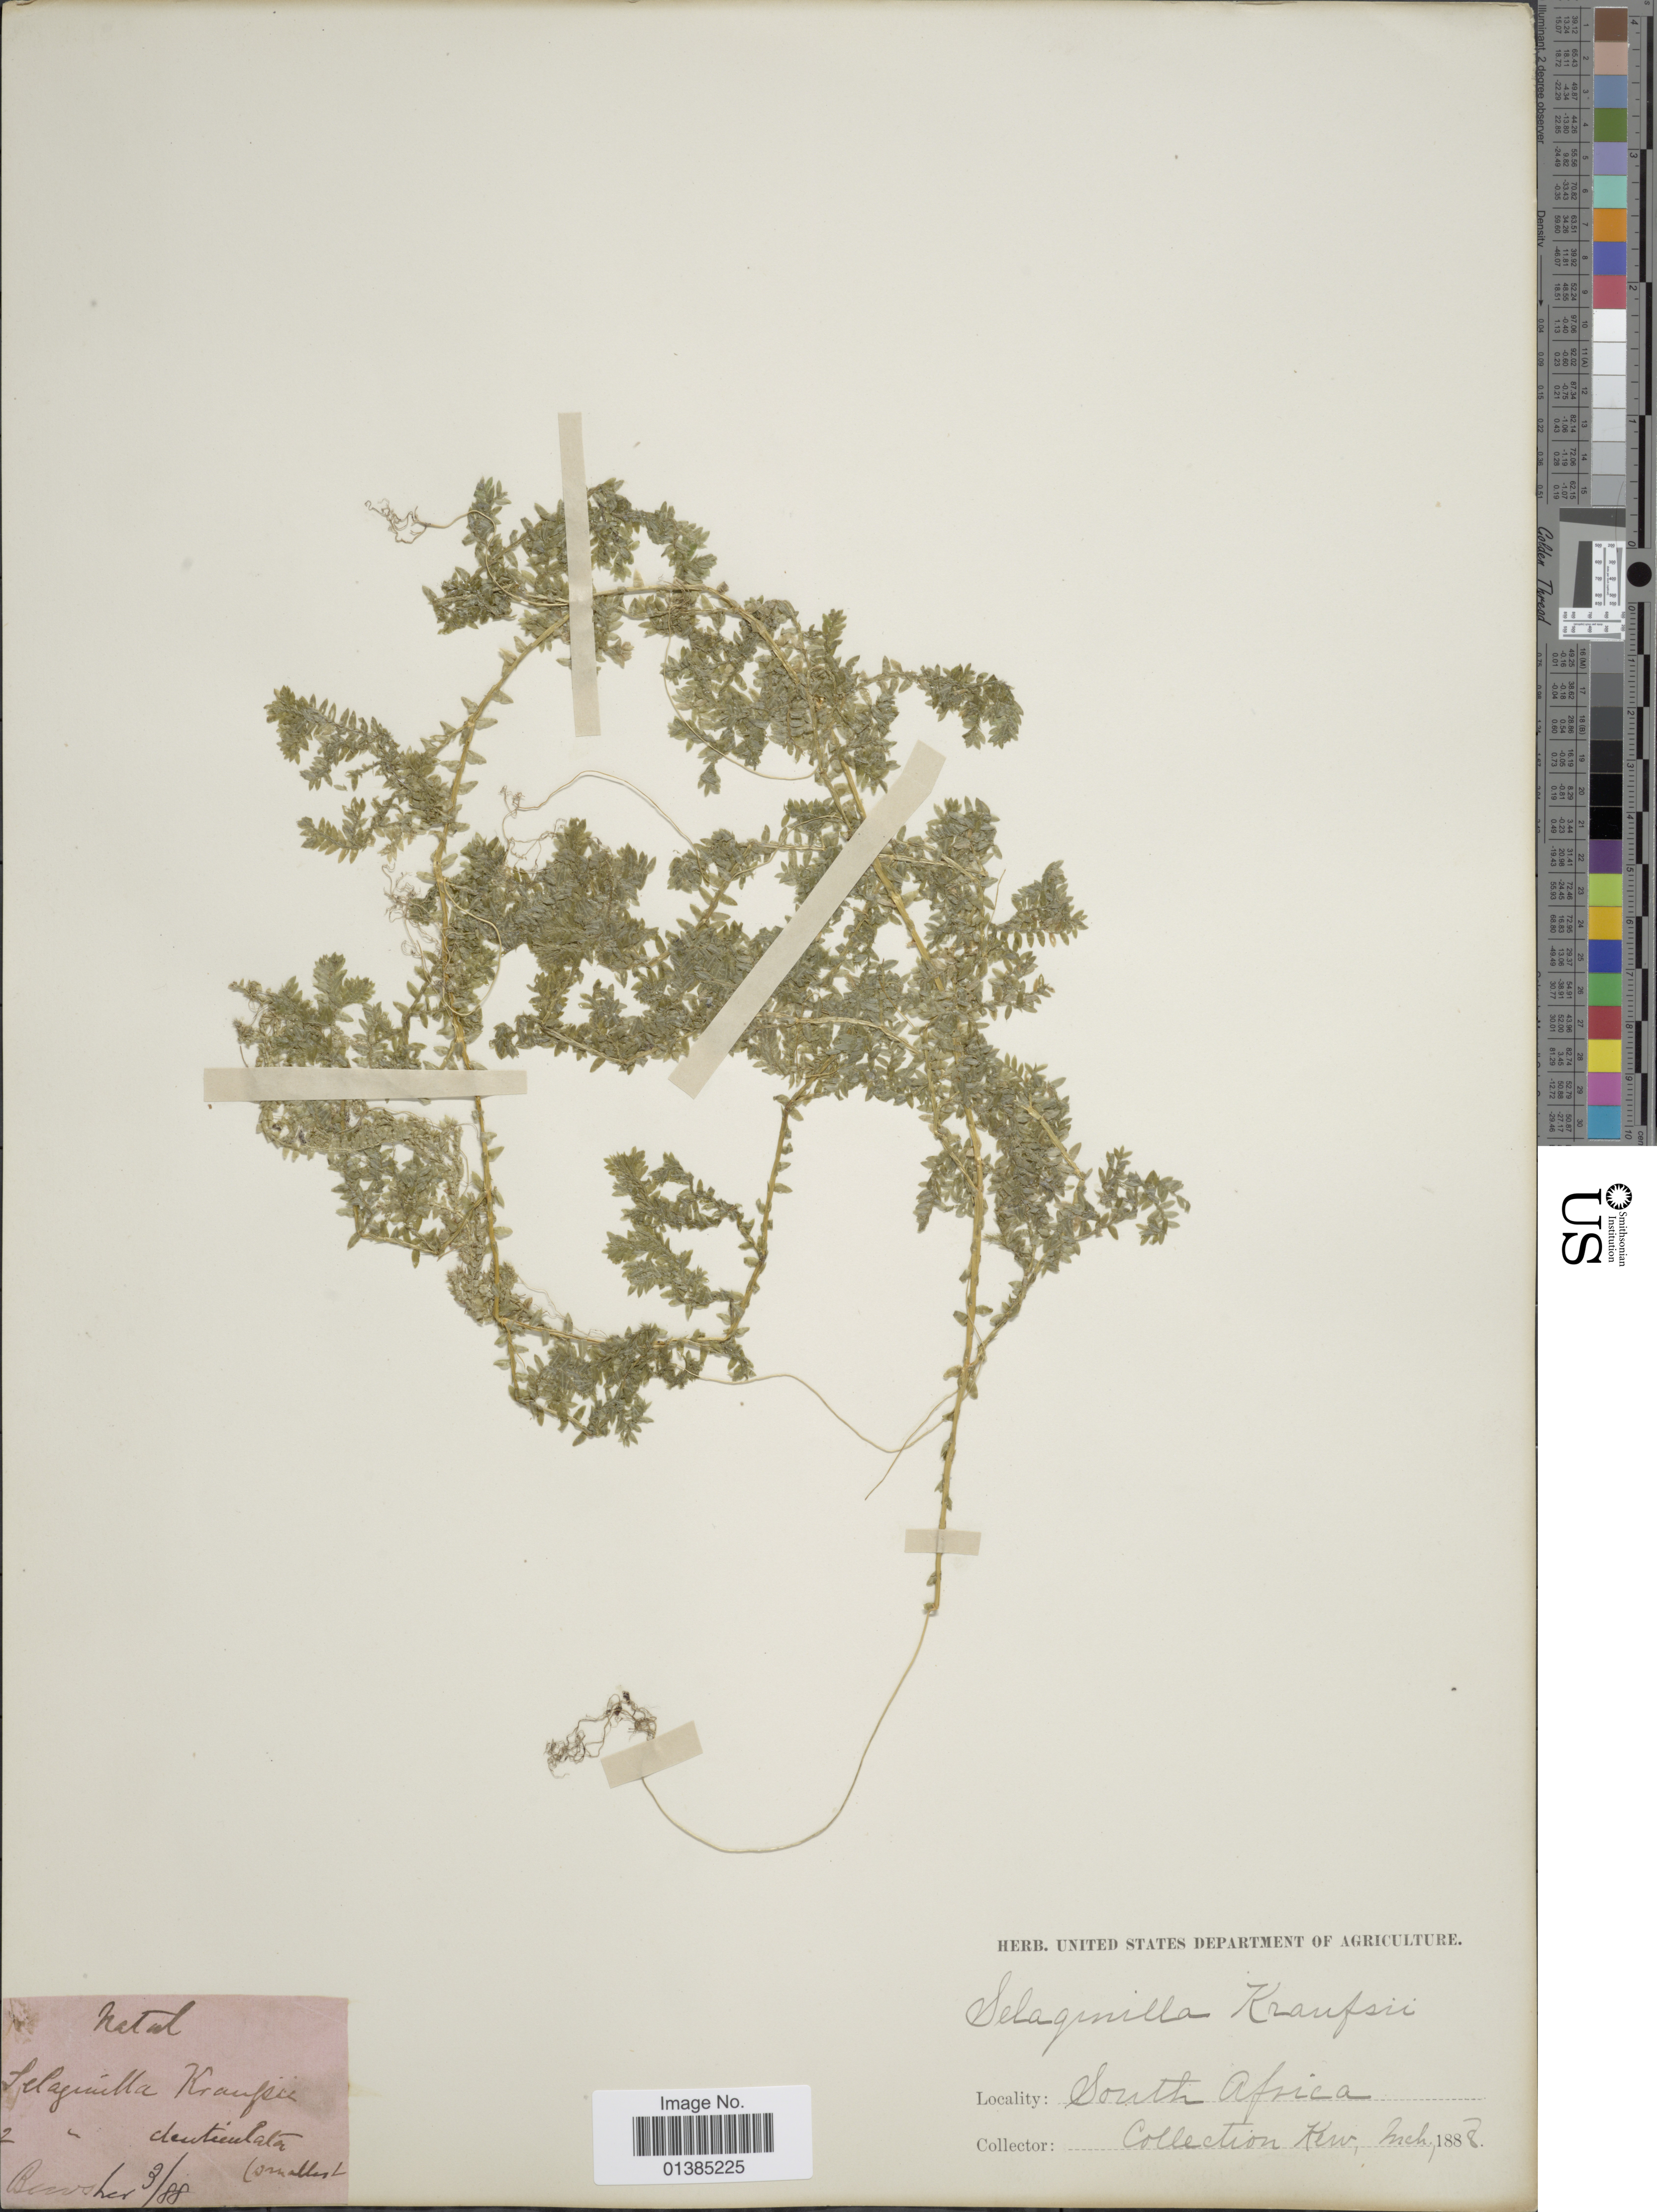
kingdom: Plantae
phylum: Tracheophyta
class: Lycopodiopsida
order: Selaginellales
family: Selaginellaceae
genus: Selaginella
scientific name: Selaginella kraussiana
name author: (Kunze) A. Braun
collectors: C. Bewsher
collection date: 1888-03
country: South Africa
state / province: KwaZulu-Natal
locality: Natal